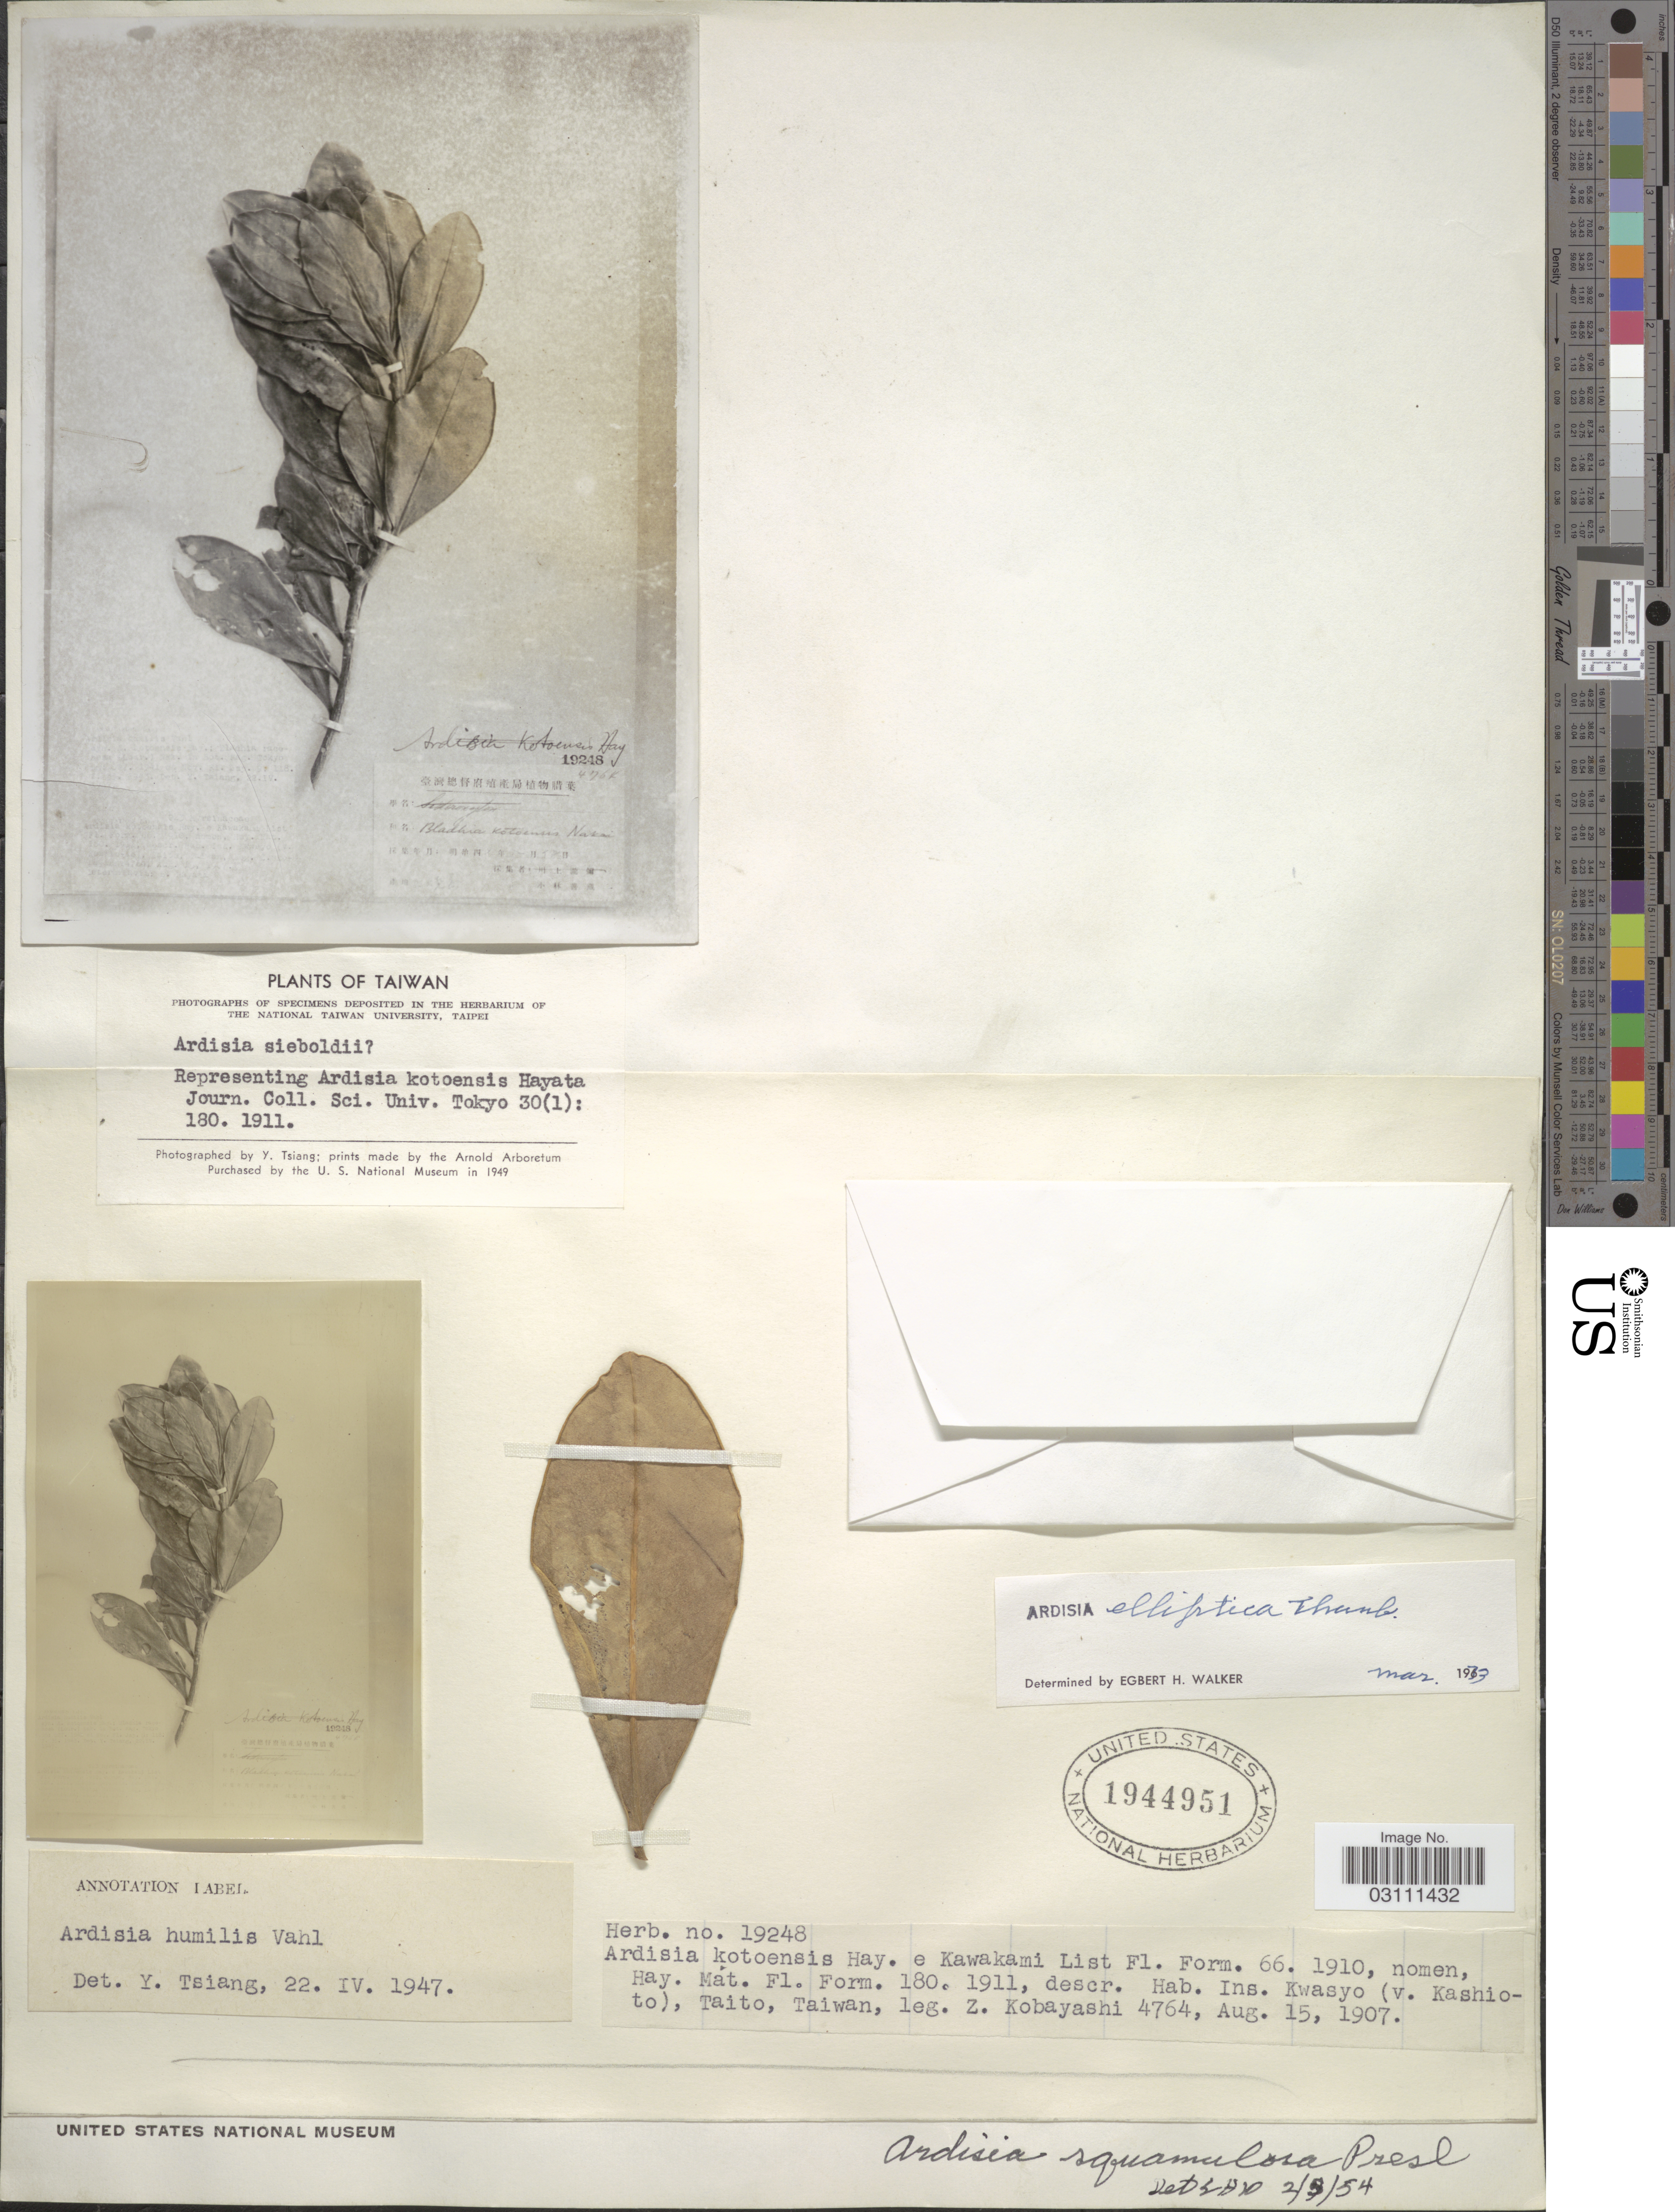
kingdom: Plantae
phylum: Tracheophyta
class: Magnoliopsida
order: Ericales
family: Primulaceae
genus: Ardisia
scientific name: Ardisia elliptica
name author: Thunb.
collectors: Z. Kobayashi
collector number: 4764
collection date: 1907-08-15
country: Taiwan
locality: Ins. Kwasyo (v. Kashioto), Taito, Taiwan.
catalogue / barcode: US 1944951